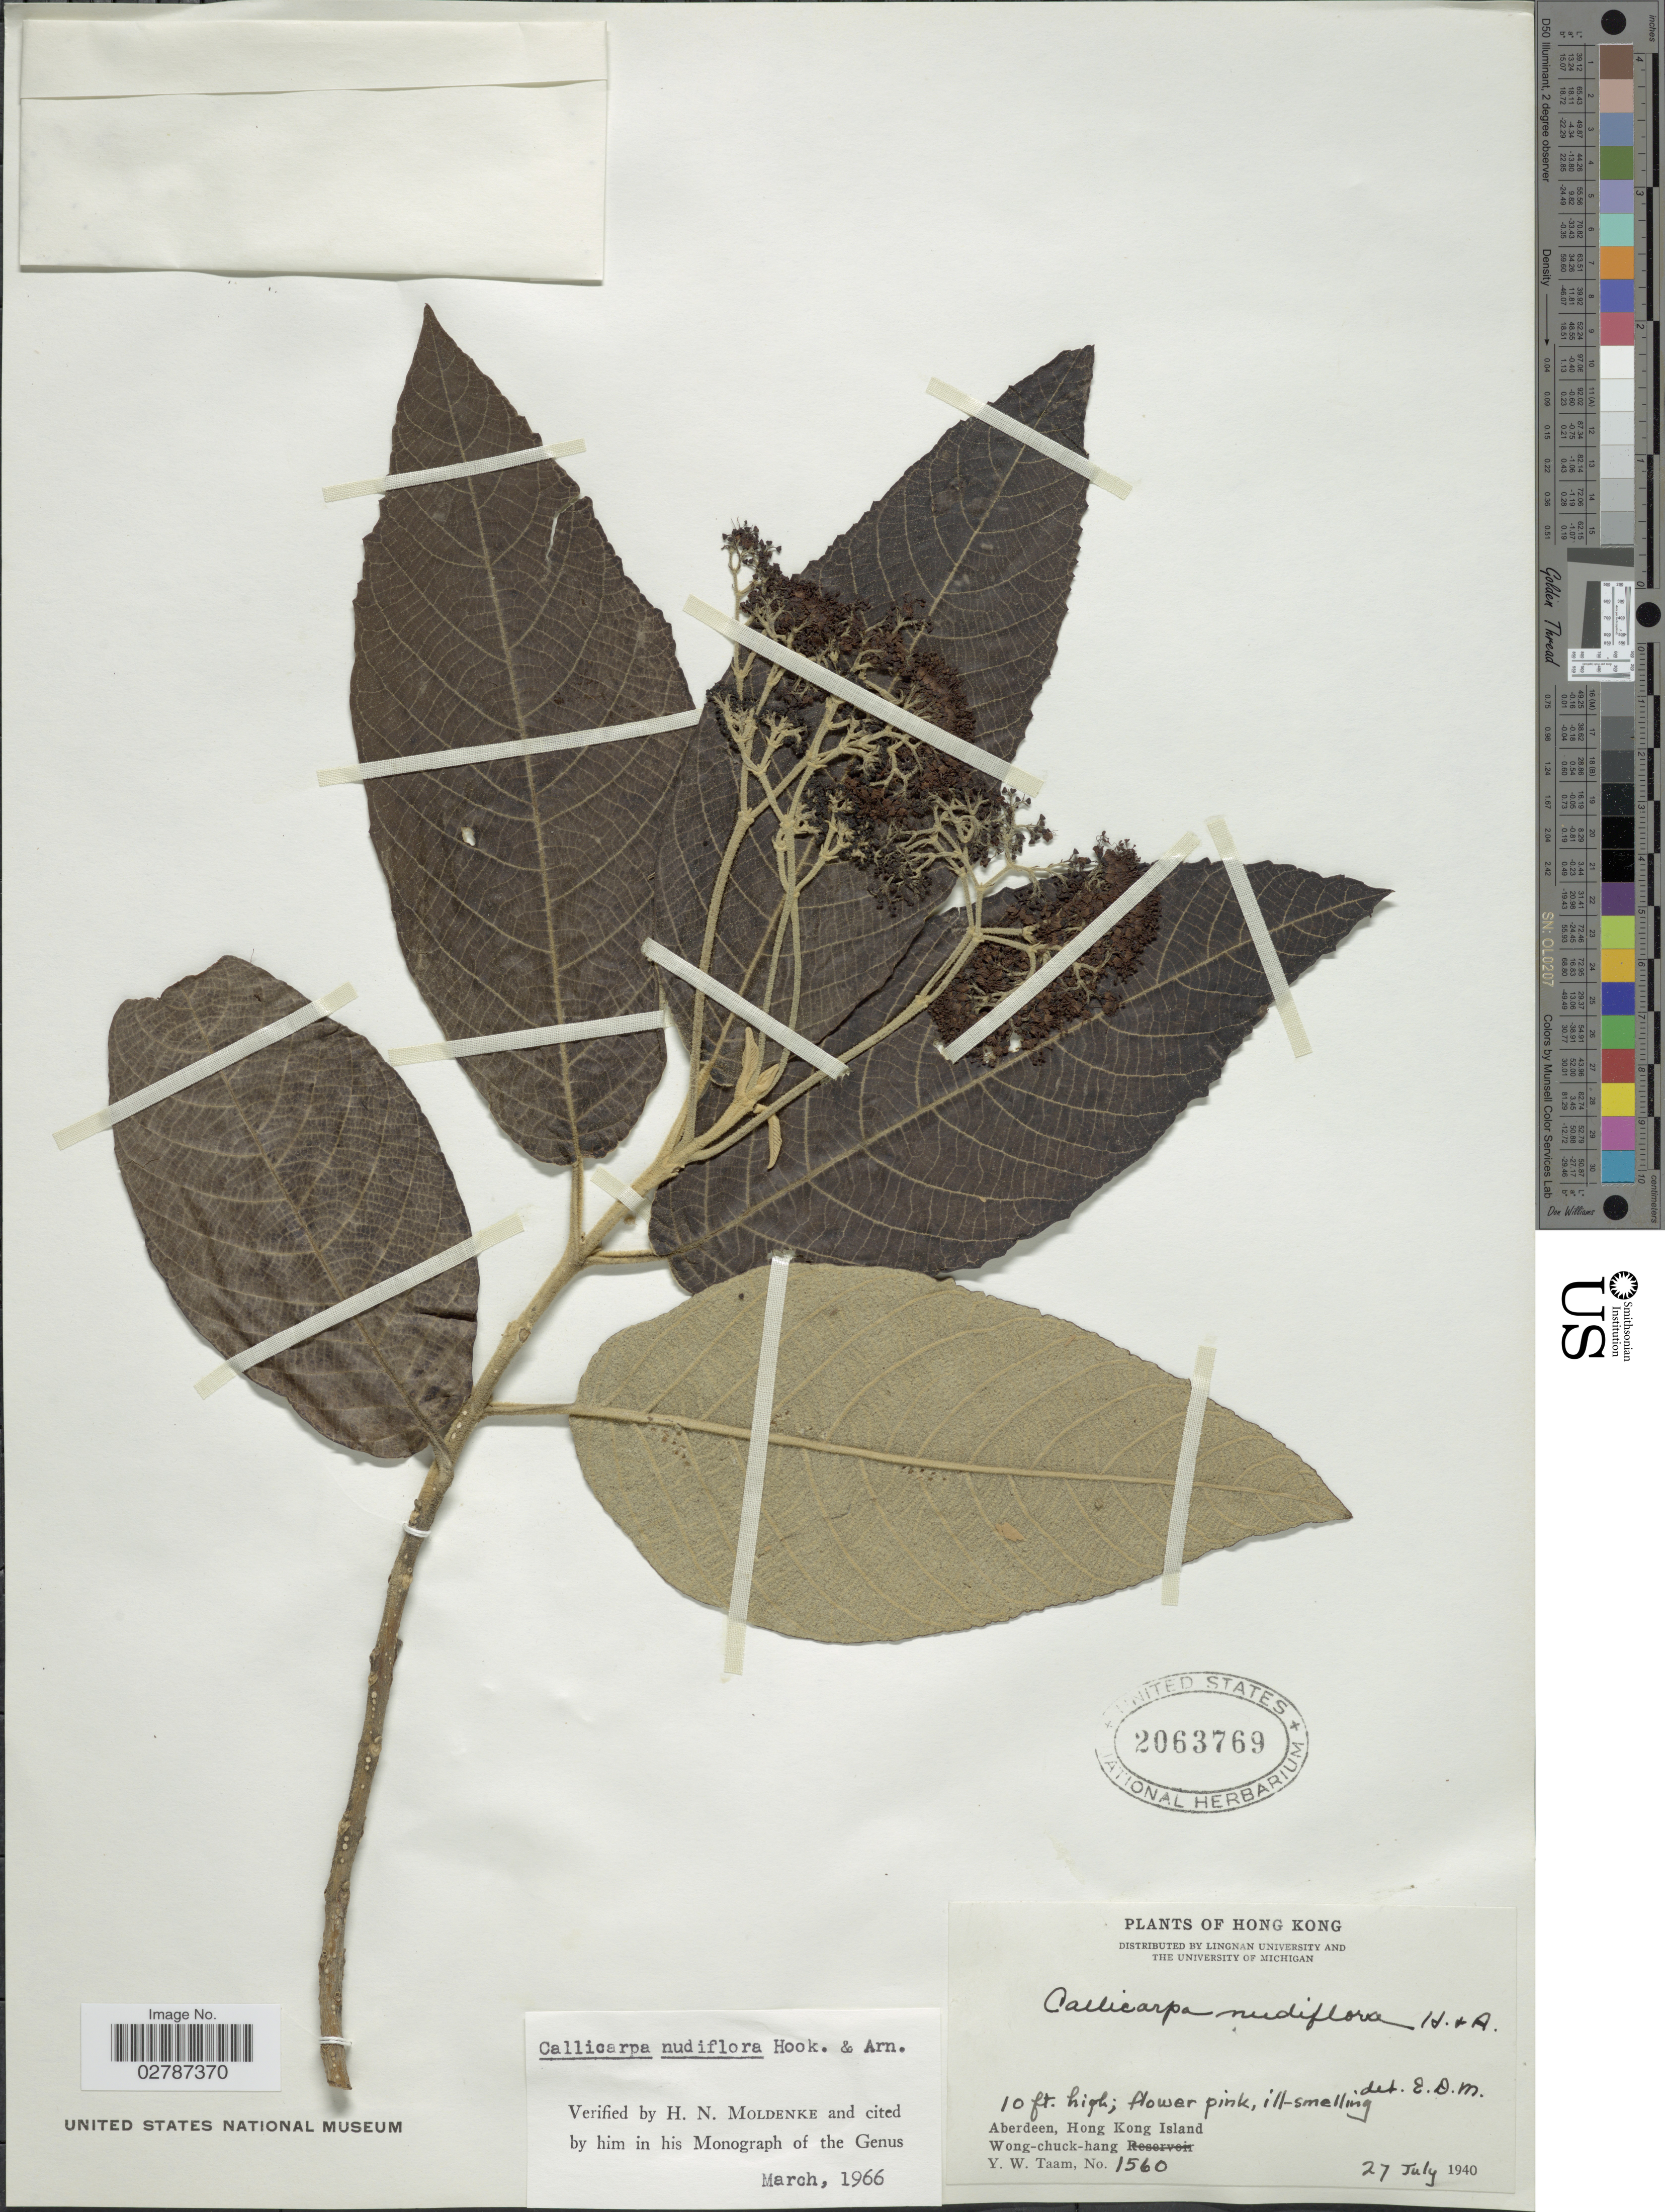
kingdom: Plantae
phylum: Tracheophyta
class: Magnoliopsida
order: Lamiales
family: Lamiaceae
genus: Callicarpa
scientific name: Callicarpa nudiflora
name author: Hook. & Arn.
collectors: Y. W. Taam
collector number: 1560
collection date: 1940-07-27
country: China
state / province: Hong Kong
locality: Aberdeen, Hong Kong Island. Wong-chuk-hang.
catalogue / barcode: US 2063769